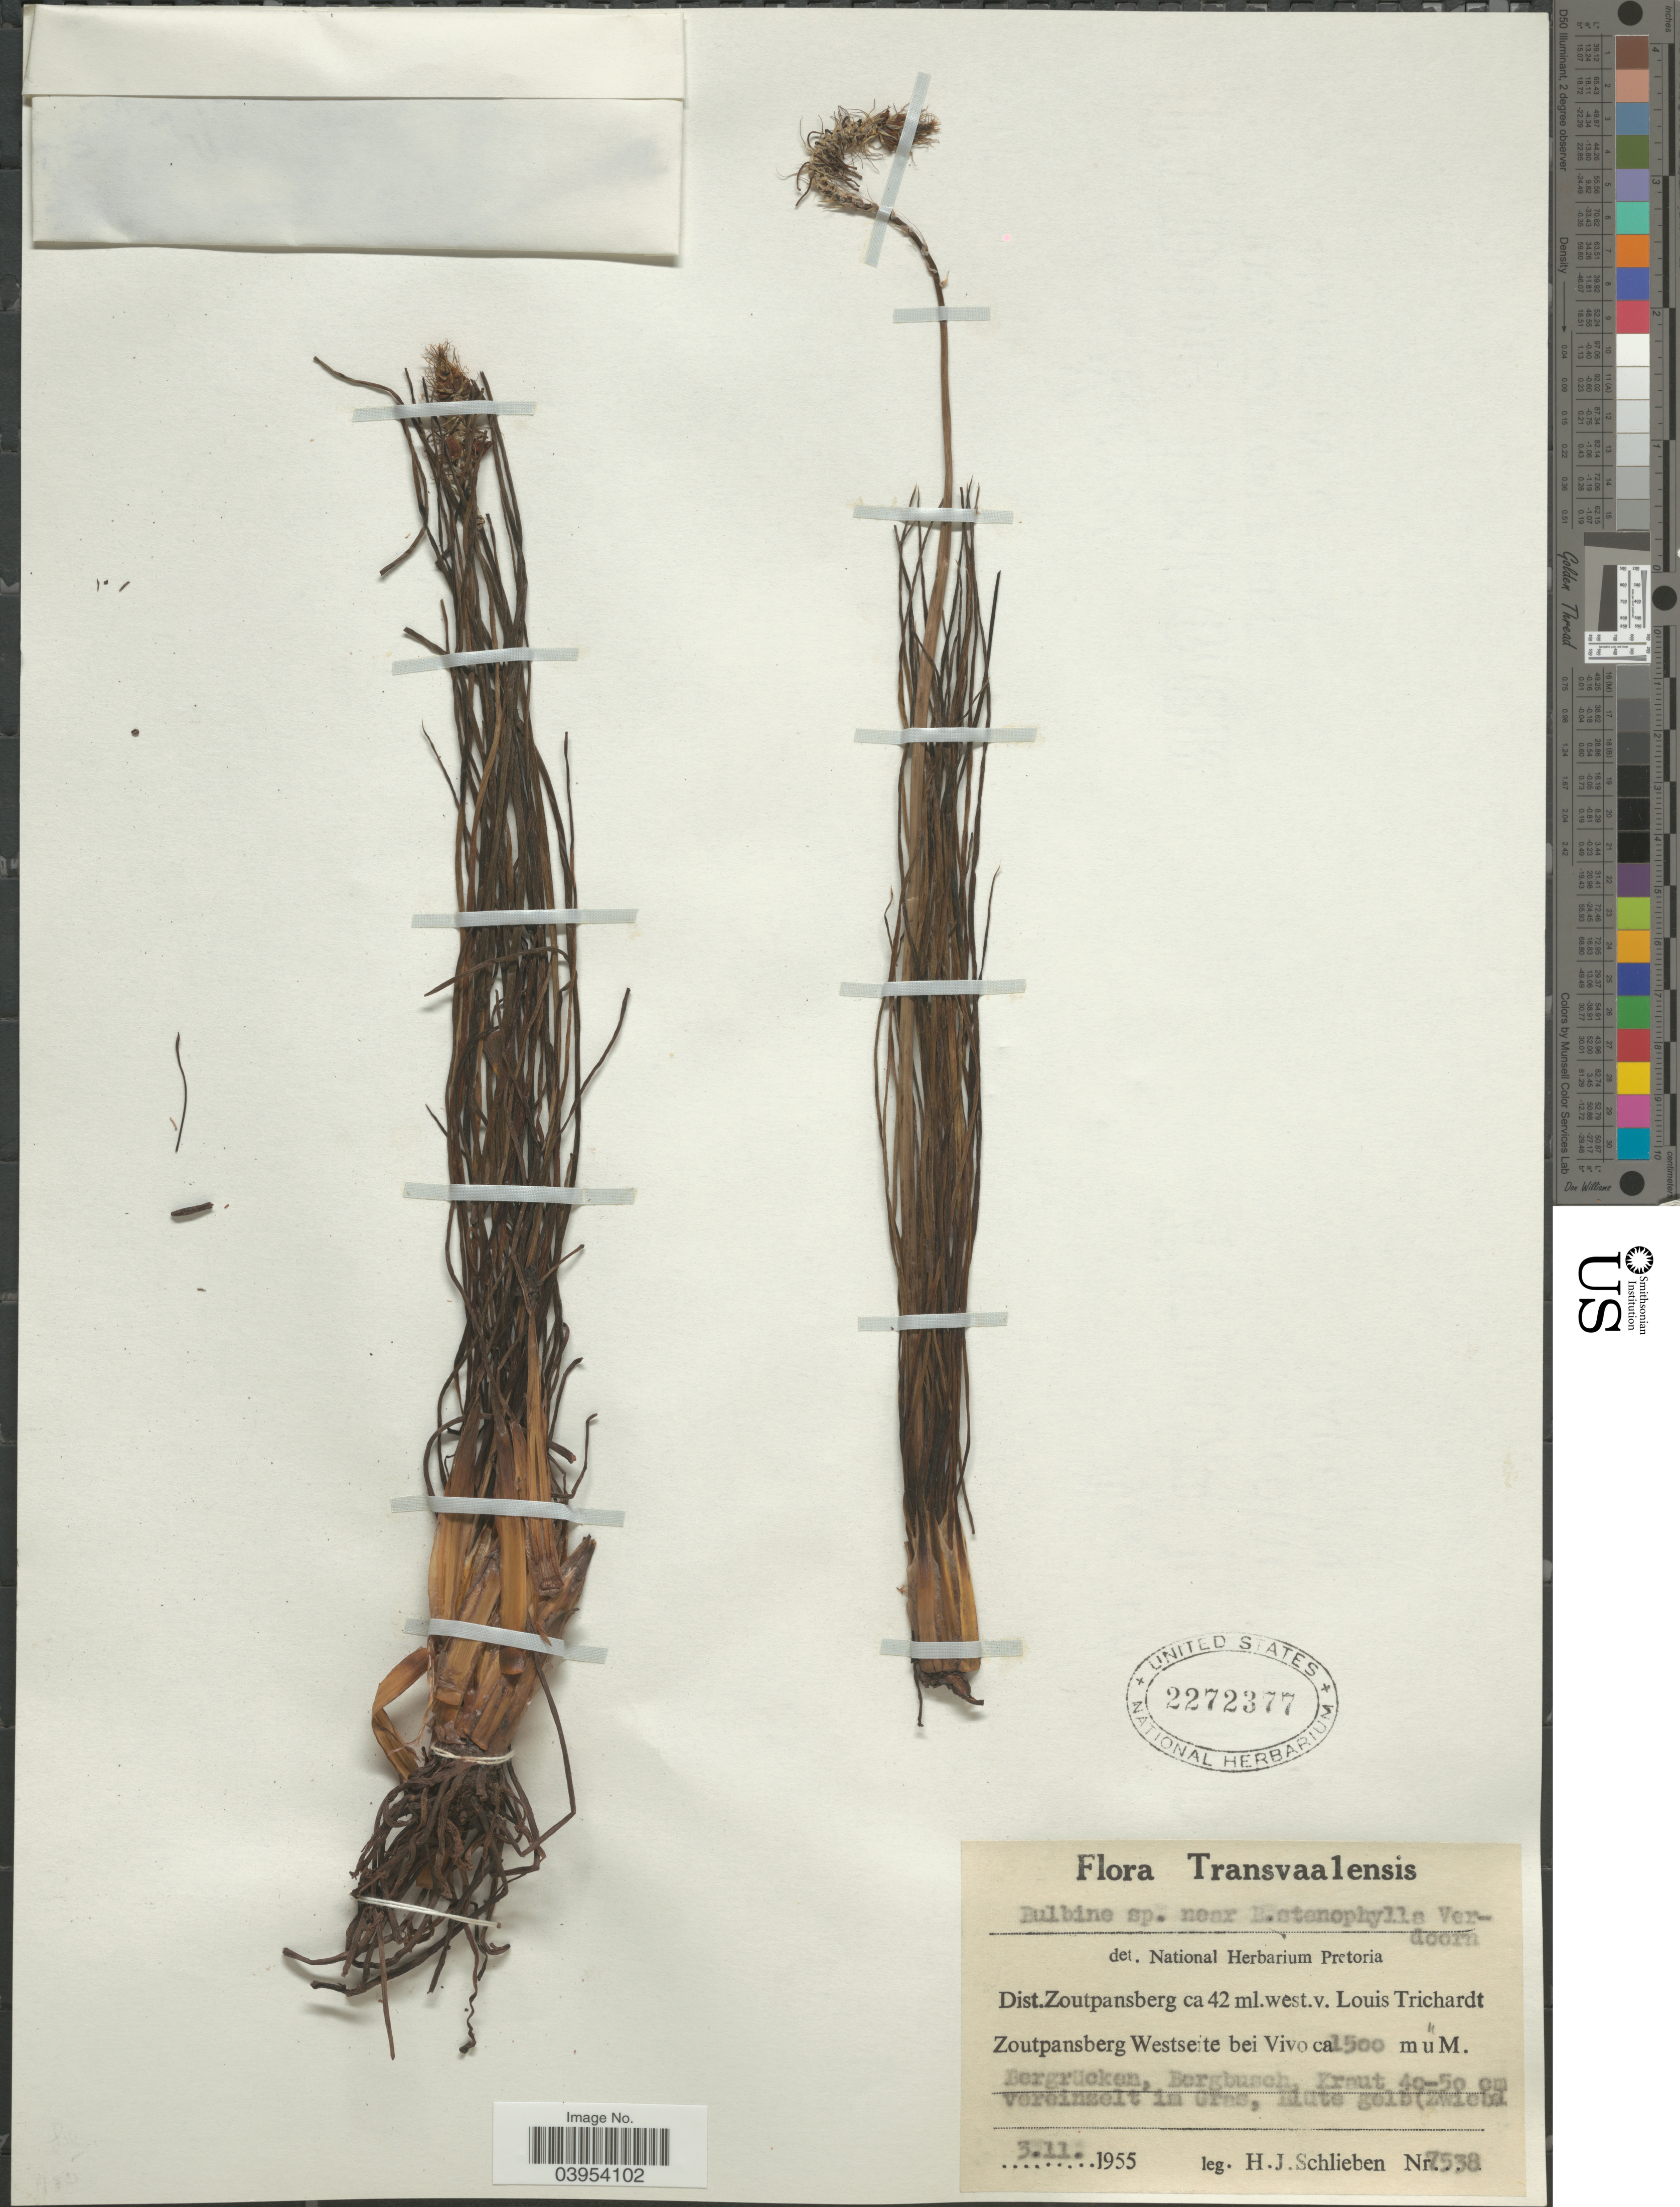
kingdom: Plantae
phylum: Tracheophyta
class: Liliopsida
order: Asparagales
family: Asphodelaceae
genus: Bulbine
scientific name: Bulbine stenophylla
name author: Verd.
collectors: H. J. Schlieben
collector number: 7538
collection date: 1955-11-03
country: South Africa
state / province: Limpopo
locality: Transvaalensis. Dist.Zoutpansberg ca 42 ml.west.v. Louis Trichardt Zoutpansberg Westseite bei Vivo.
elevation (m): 1500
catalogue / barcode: US 2272377